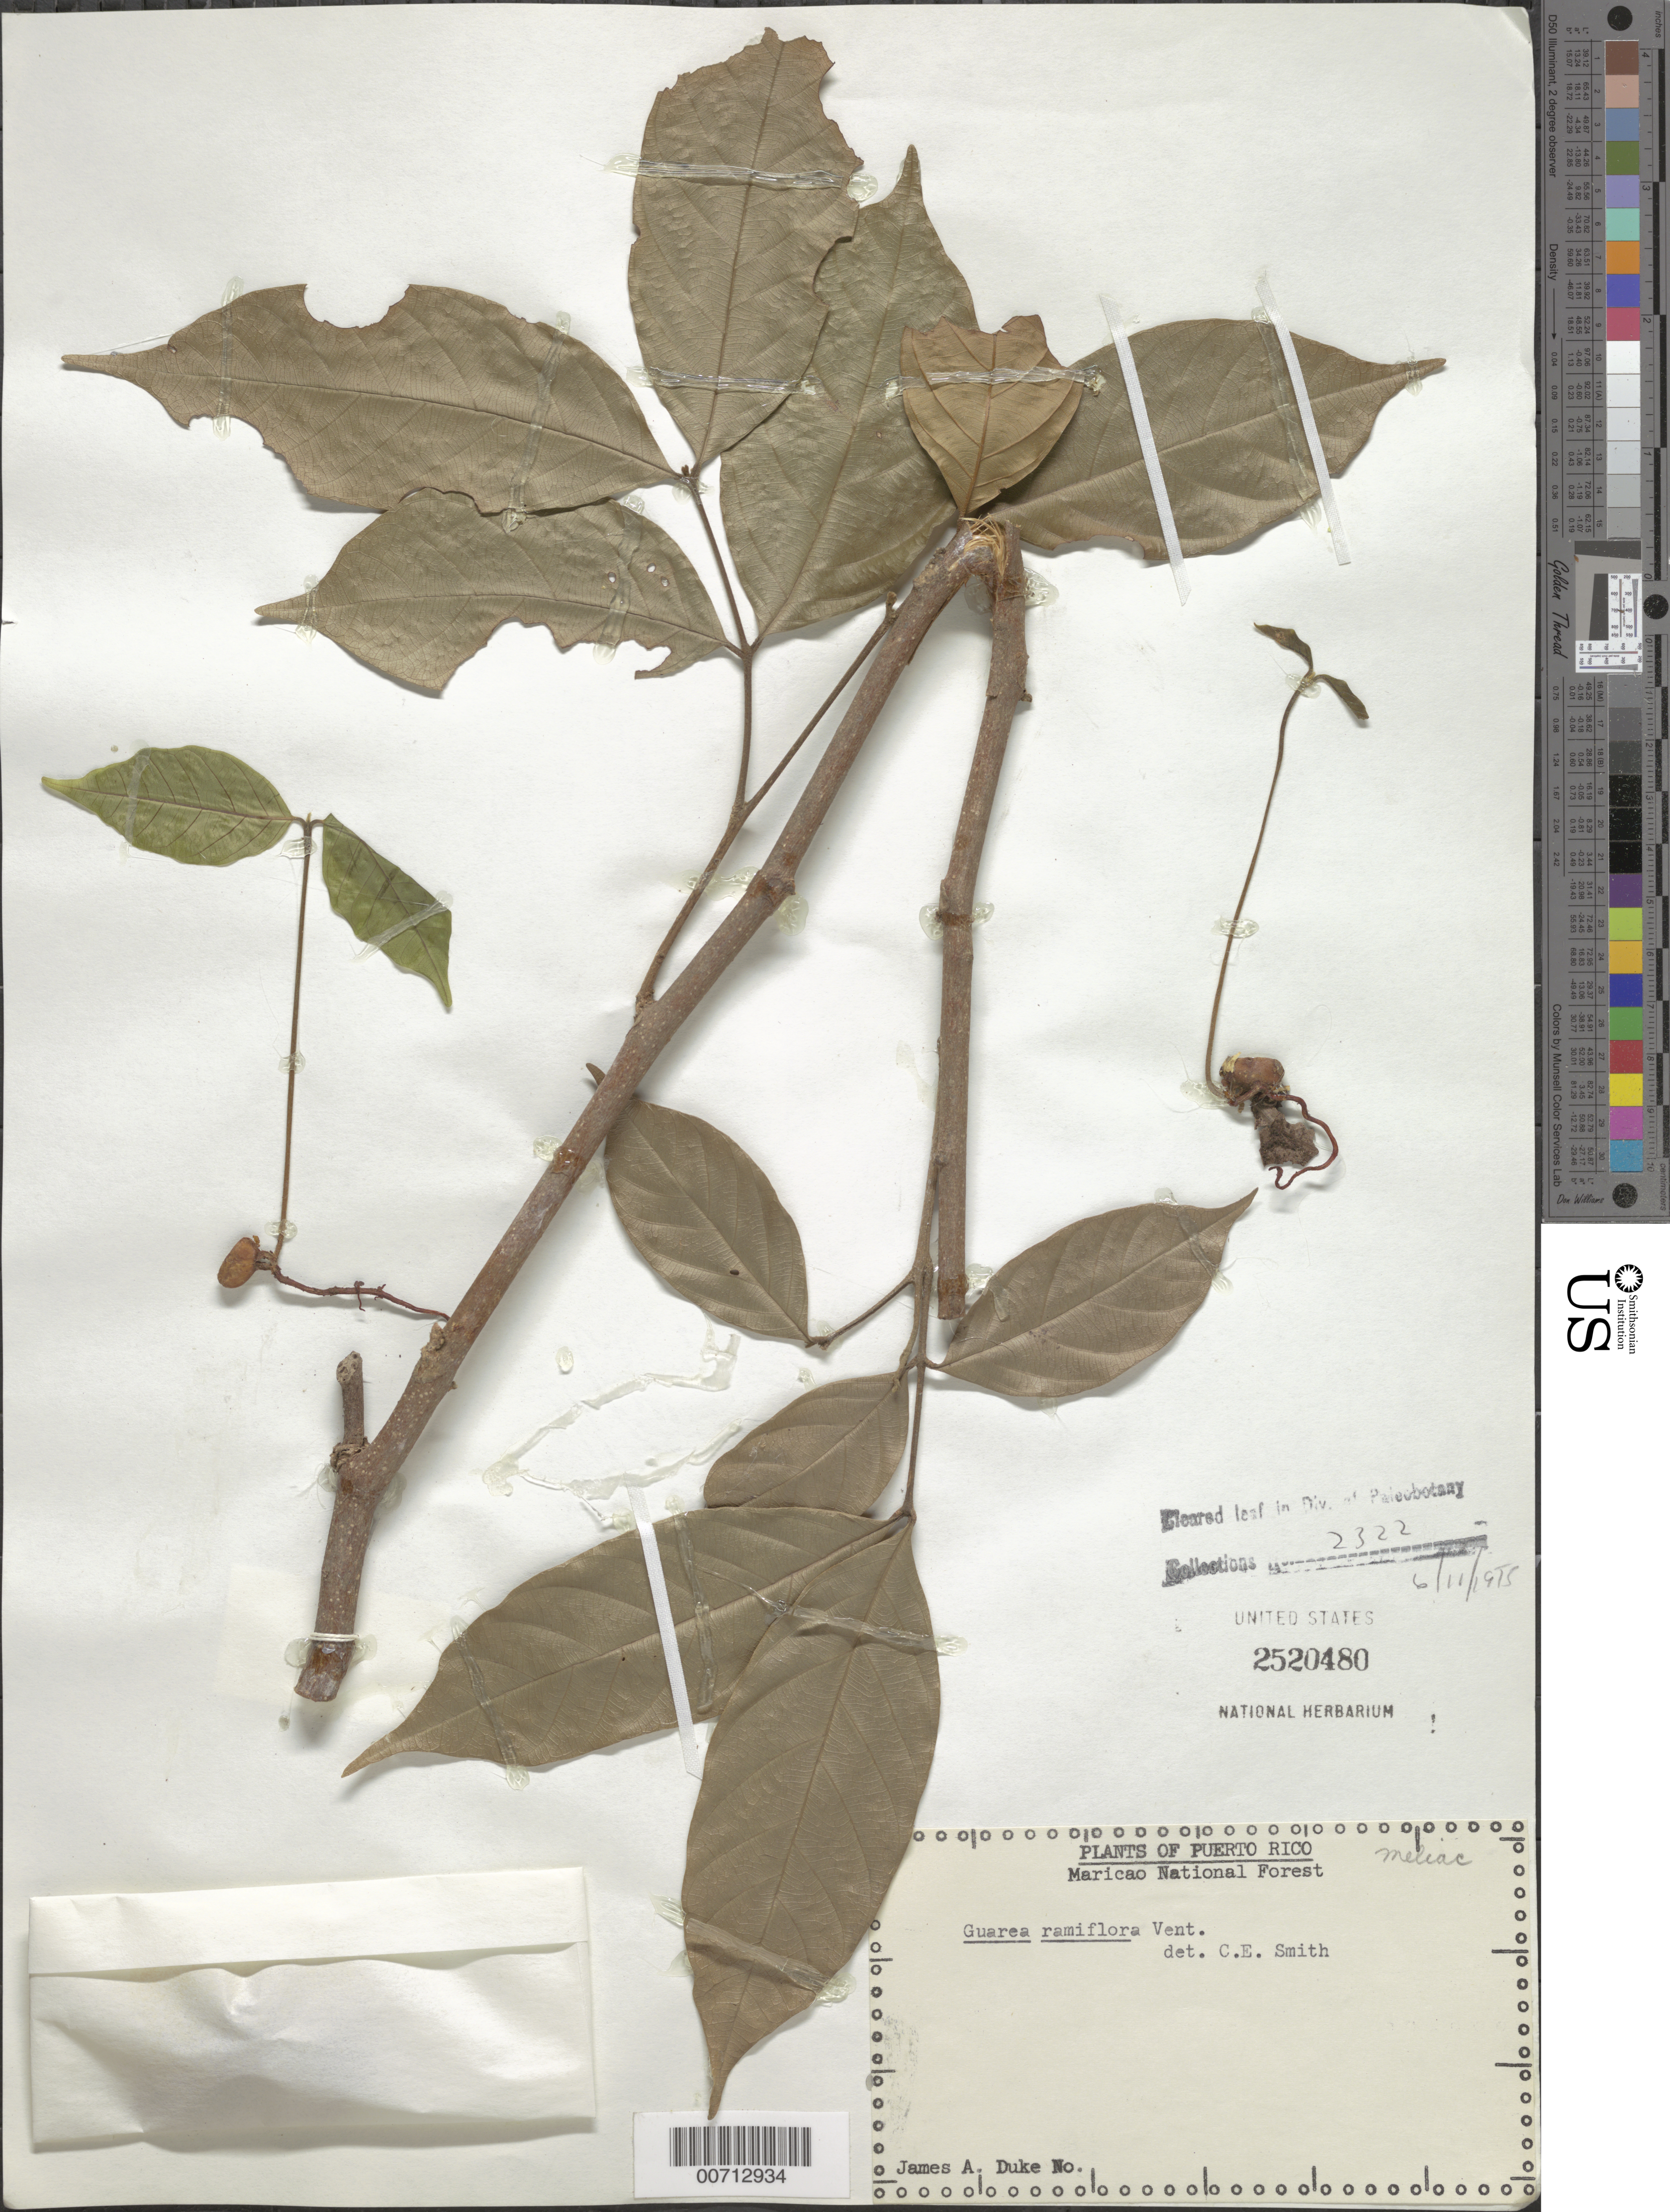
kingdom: Plantae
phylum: Tracheophyta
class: Magnoliopsida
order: Sapindales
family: Meliaceae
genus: Guarea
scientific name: Guarea ramiflora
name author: Vent.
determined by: Smith, C. E., Jr.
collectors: J. A. Duke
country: Puerto Rico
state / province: Maricao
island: Greater Antilles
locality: Maricao Natl. Forest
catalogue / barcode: US 2520480